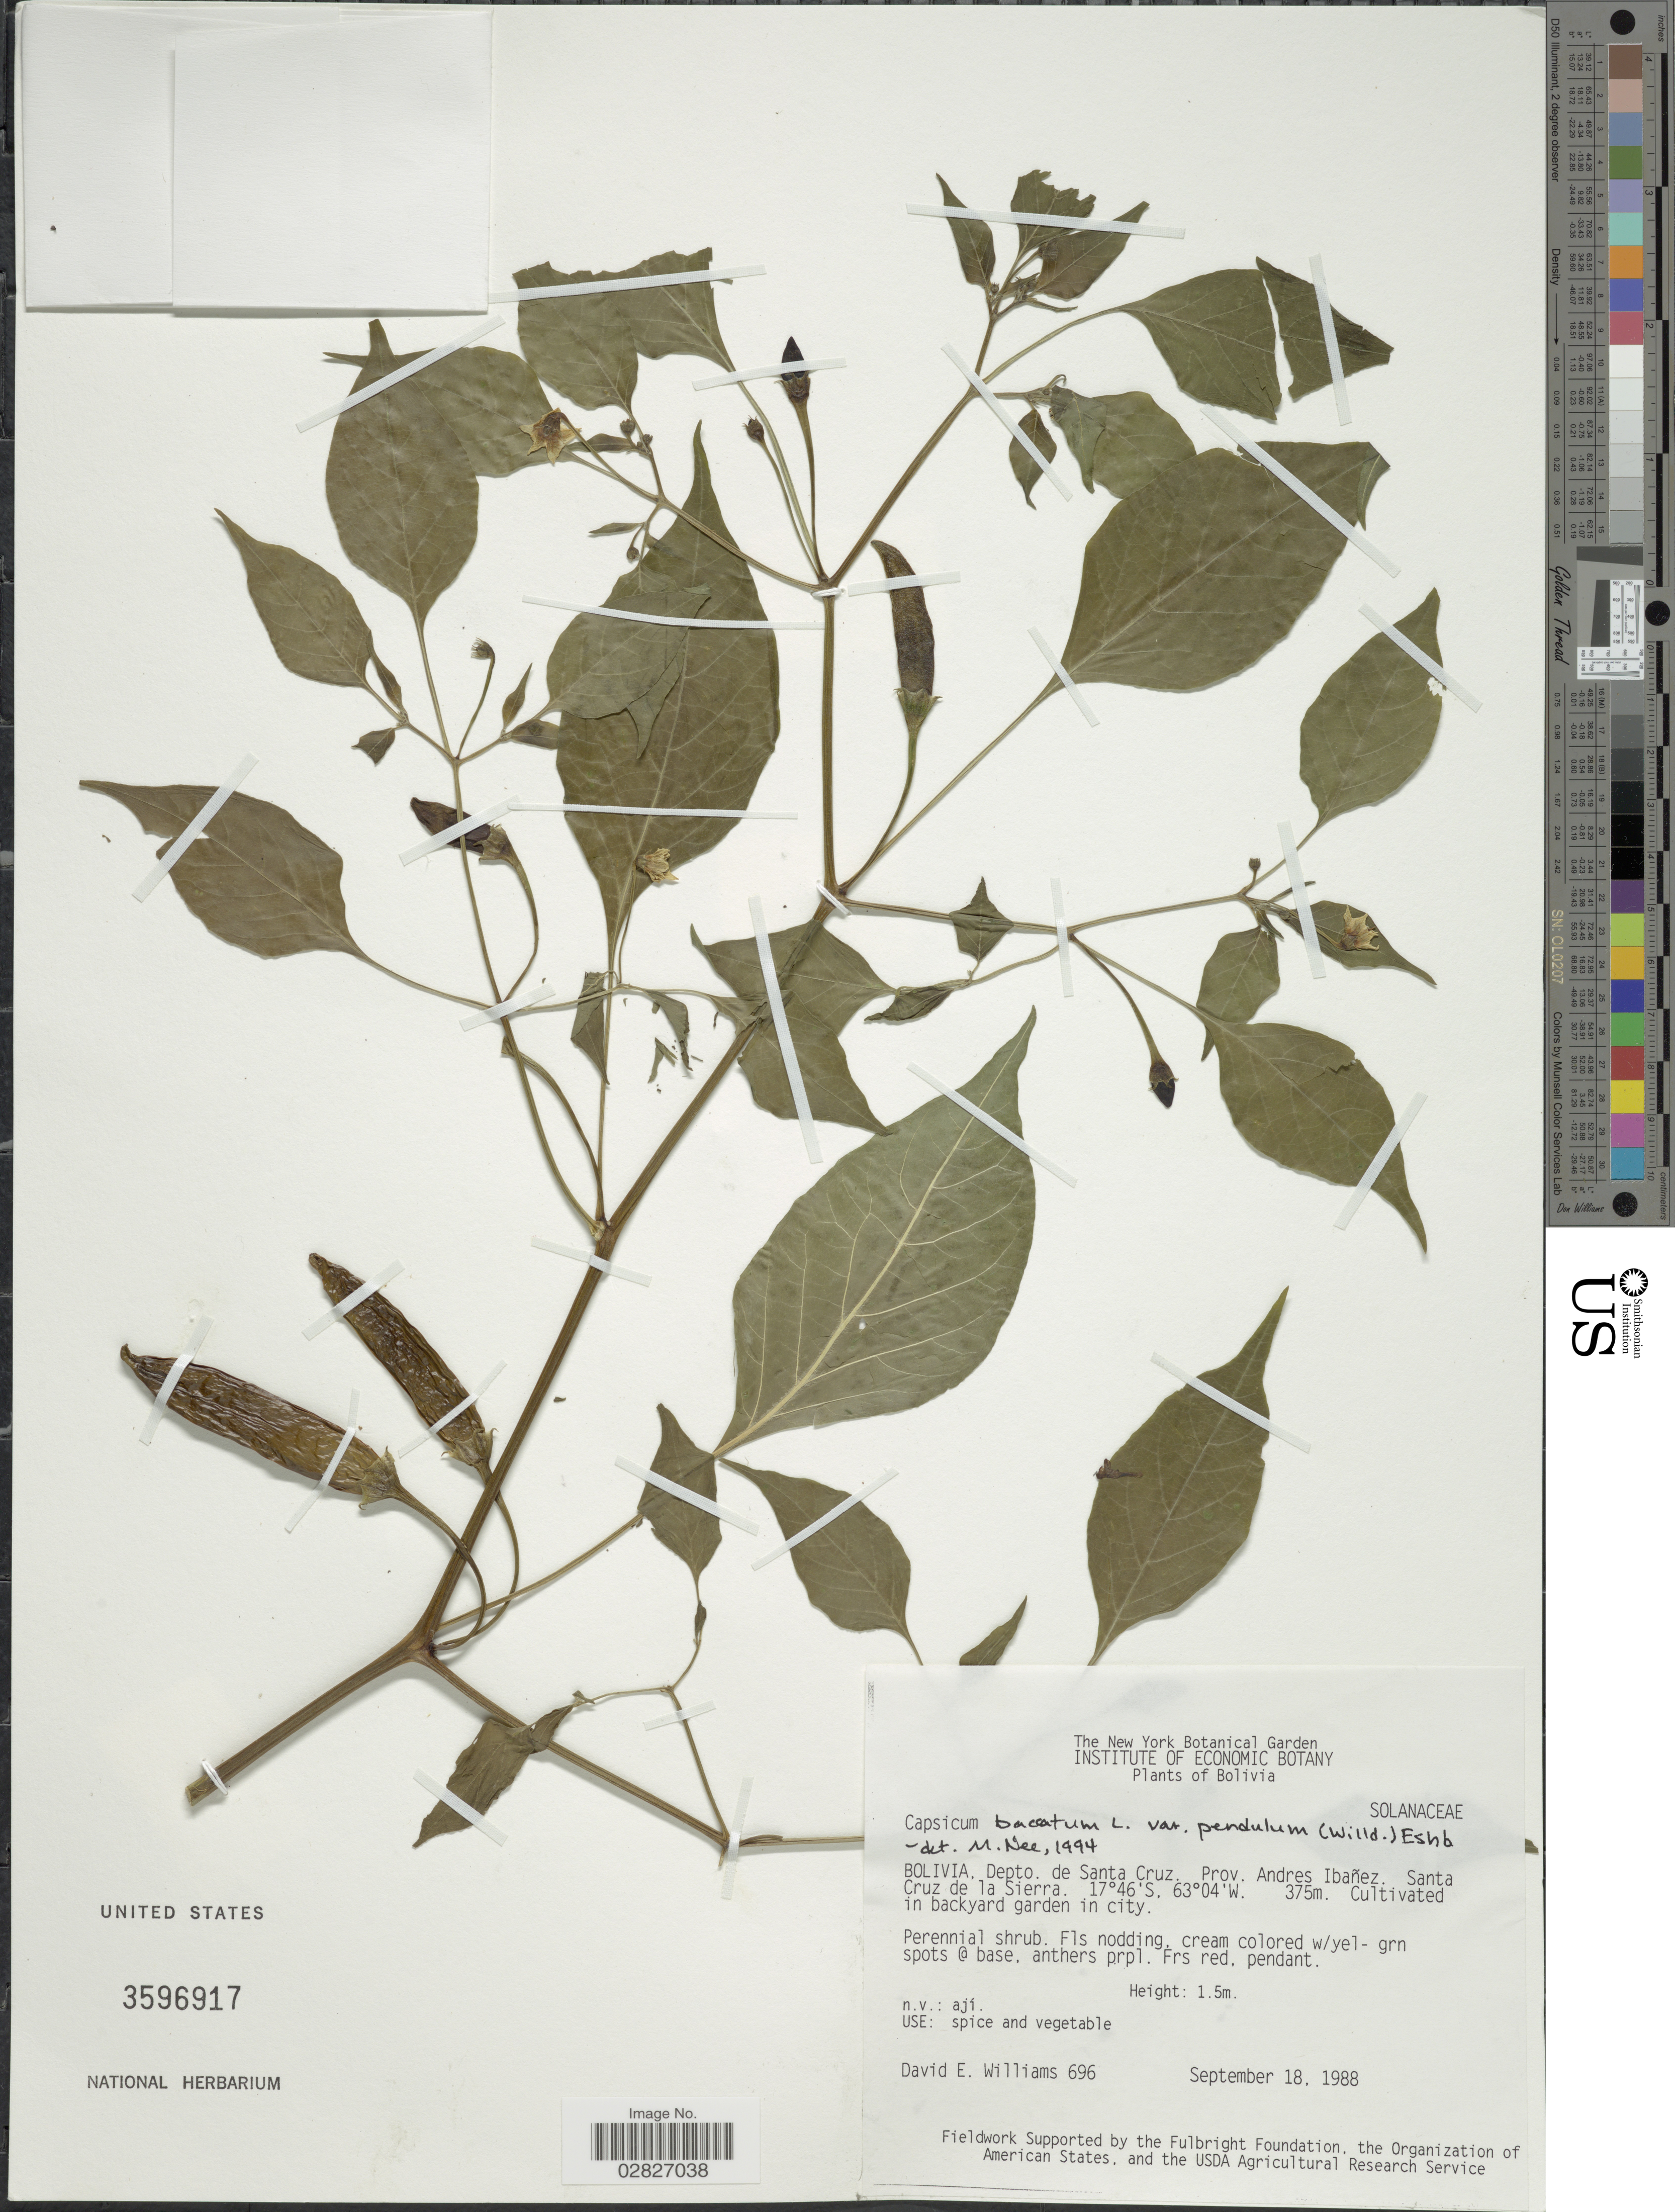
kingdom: Plantae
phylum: Tracheophyta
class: Magnoliopsida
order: Solanales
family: Solanaceae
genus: Capsicum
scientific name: Capsicum baccatum var. pendulum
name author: L.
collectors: D. E. Williams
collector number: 696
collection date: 1988-09-18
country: Bolivia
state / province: Santa Cruz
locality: Depto. Santa Cruz, Prov. Andres Ibañez, Santa Cruz de la Sierra, Cultivated in backyard garden in city.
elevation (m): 375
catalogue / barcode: US 3596917